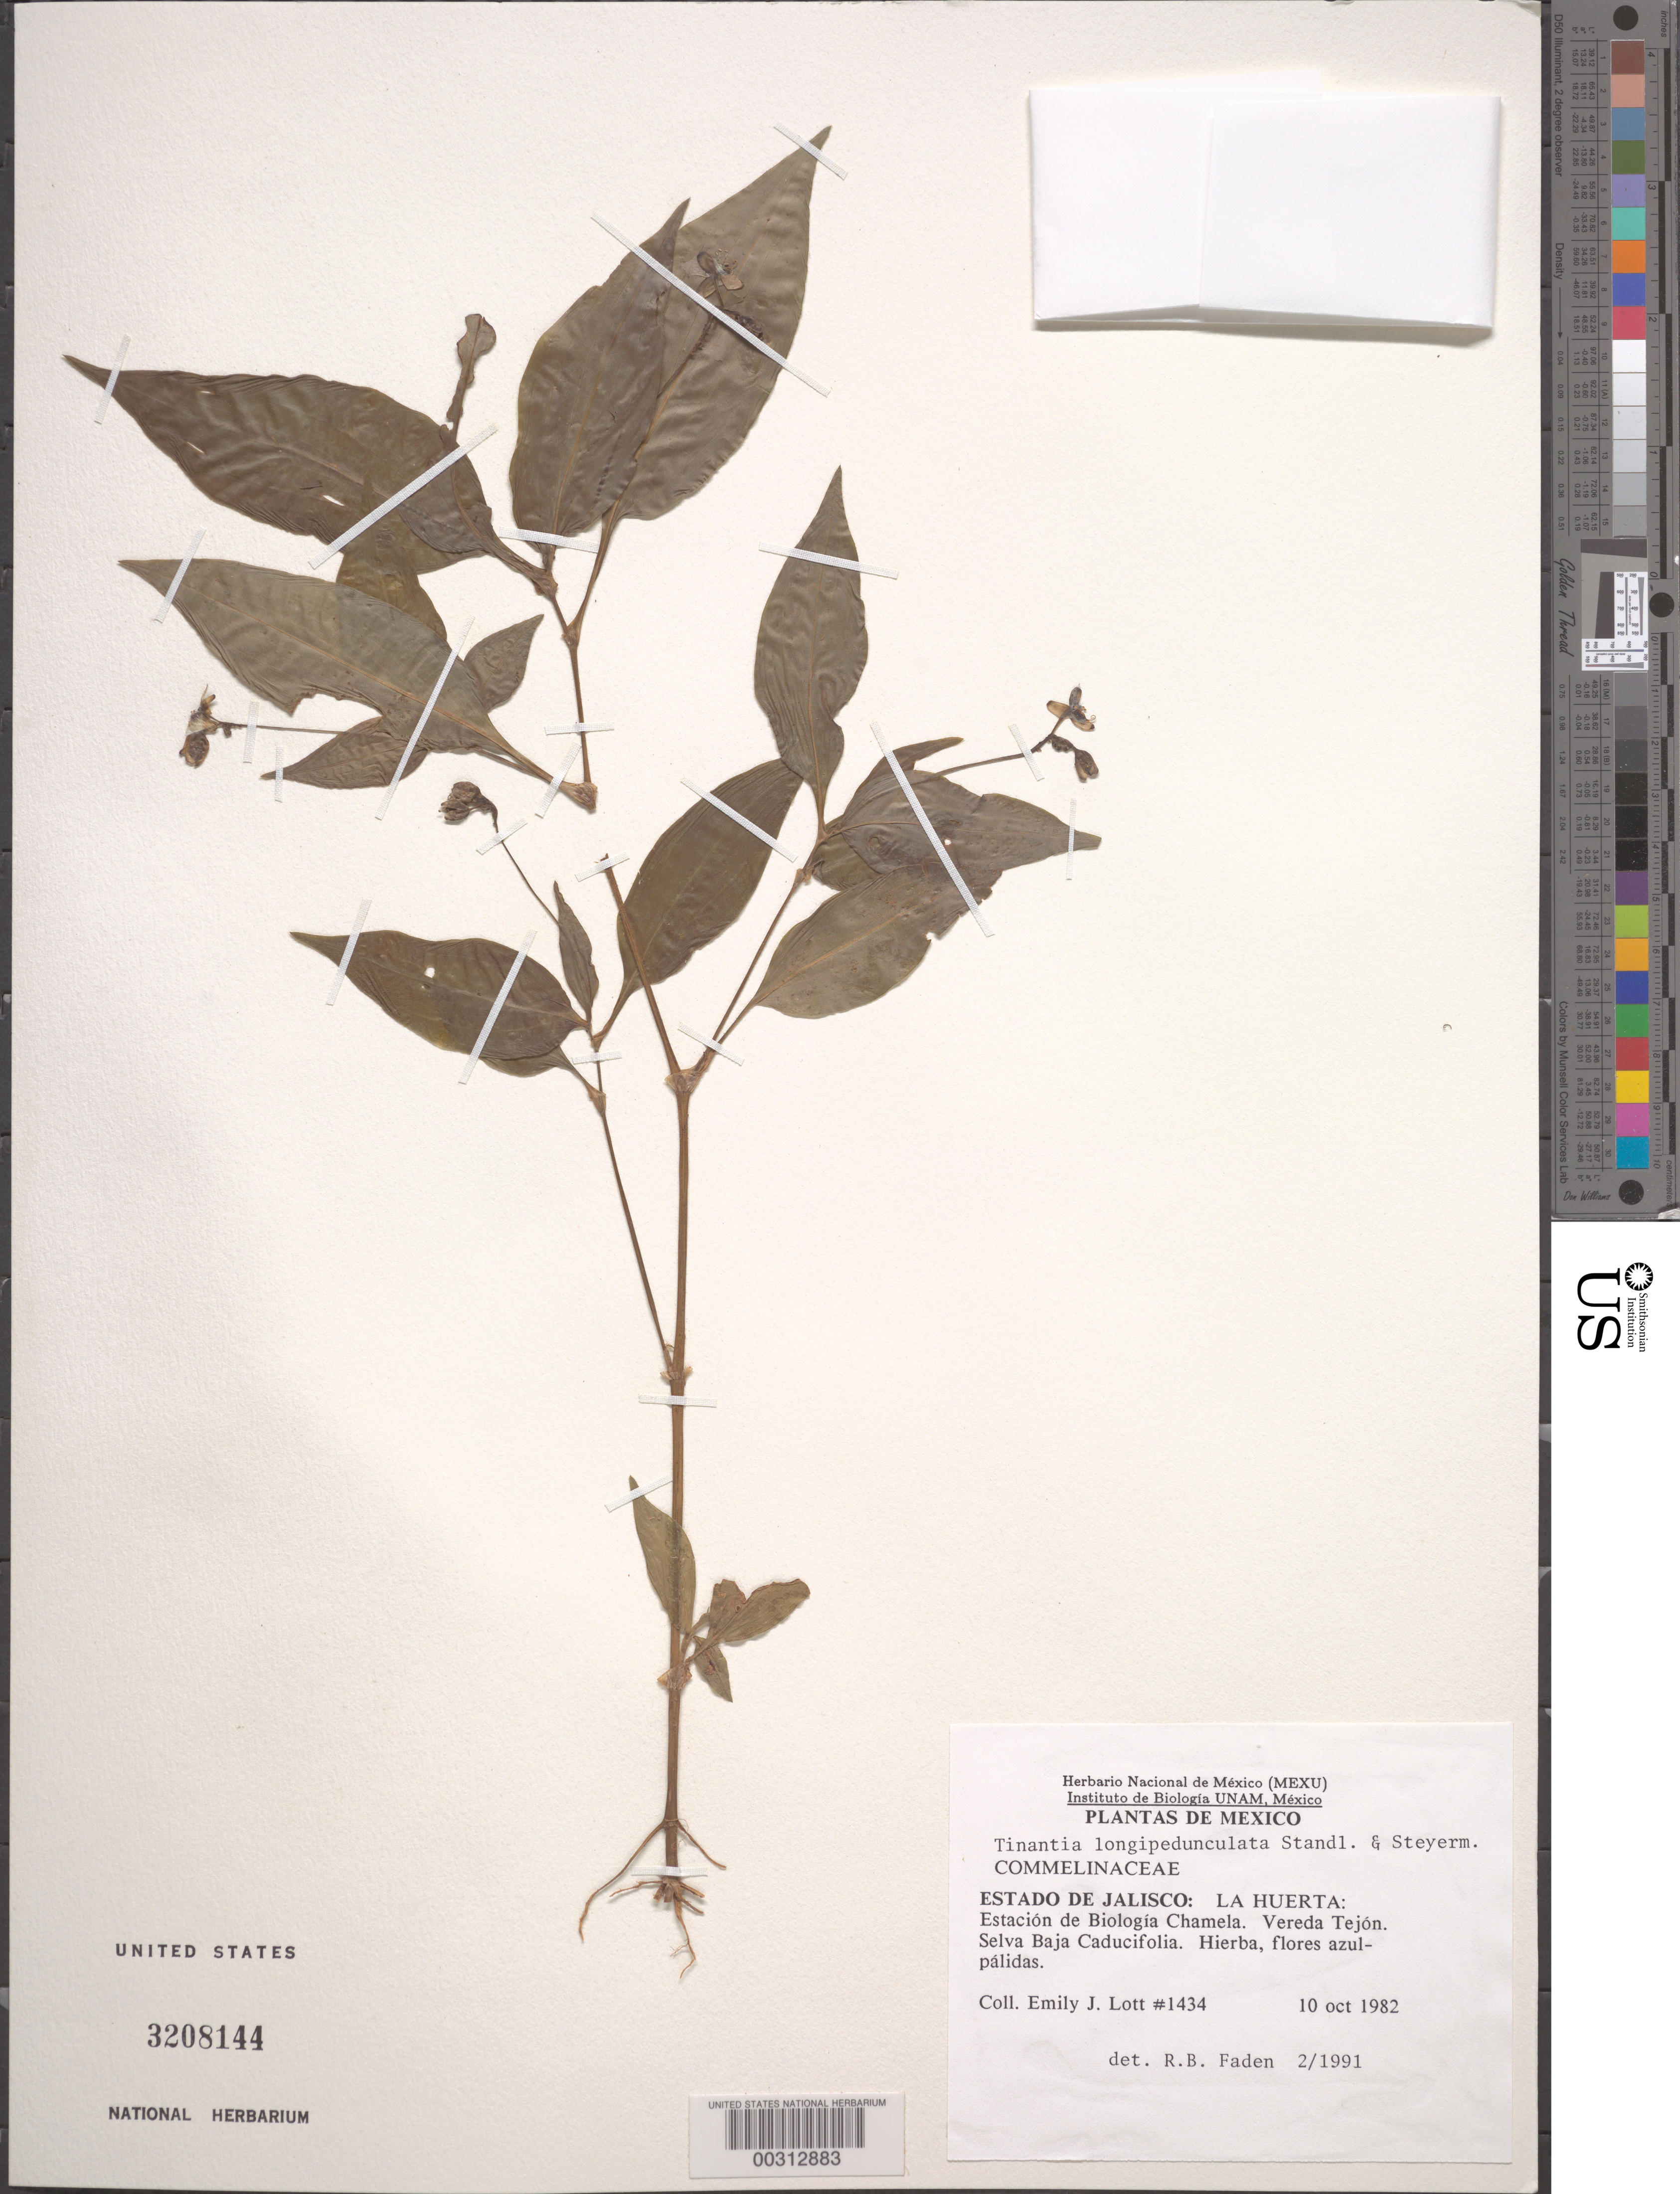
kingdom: Plantae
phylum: Tracheophyta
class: Liliopsida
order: Commelinales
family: Commelinaceae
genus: Tinantia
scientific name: Tinantia longipedunculata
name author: Standl. & Steyerm.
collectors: E. Lott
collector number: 1434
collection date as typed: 10 Oct 1982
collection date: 1982-10-10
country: Mexico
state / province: Jalisco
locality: La Huerta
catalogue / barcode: US 3208144